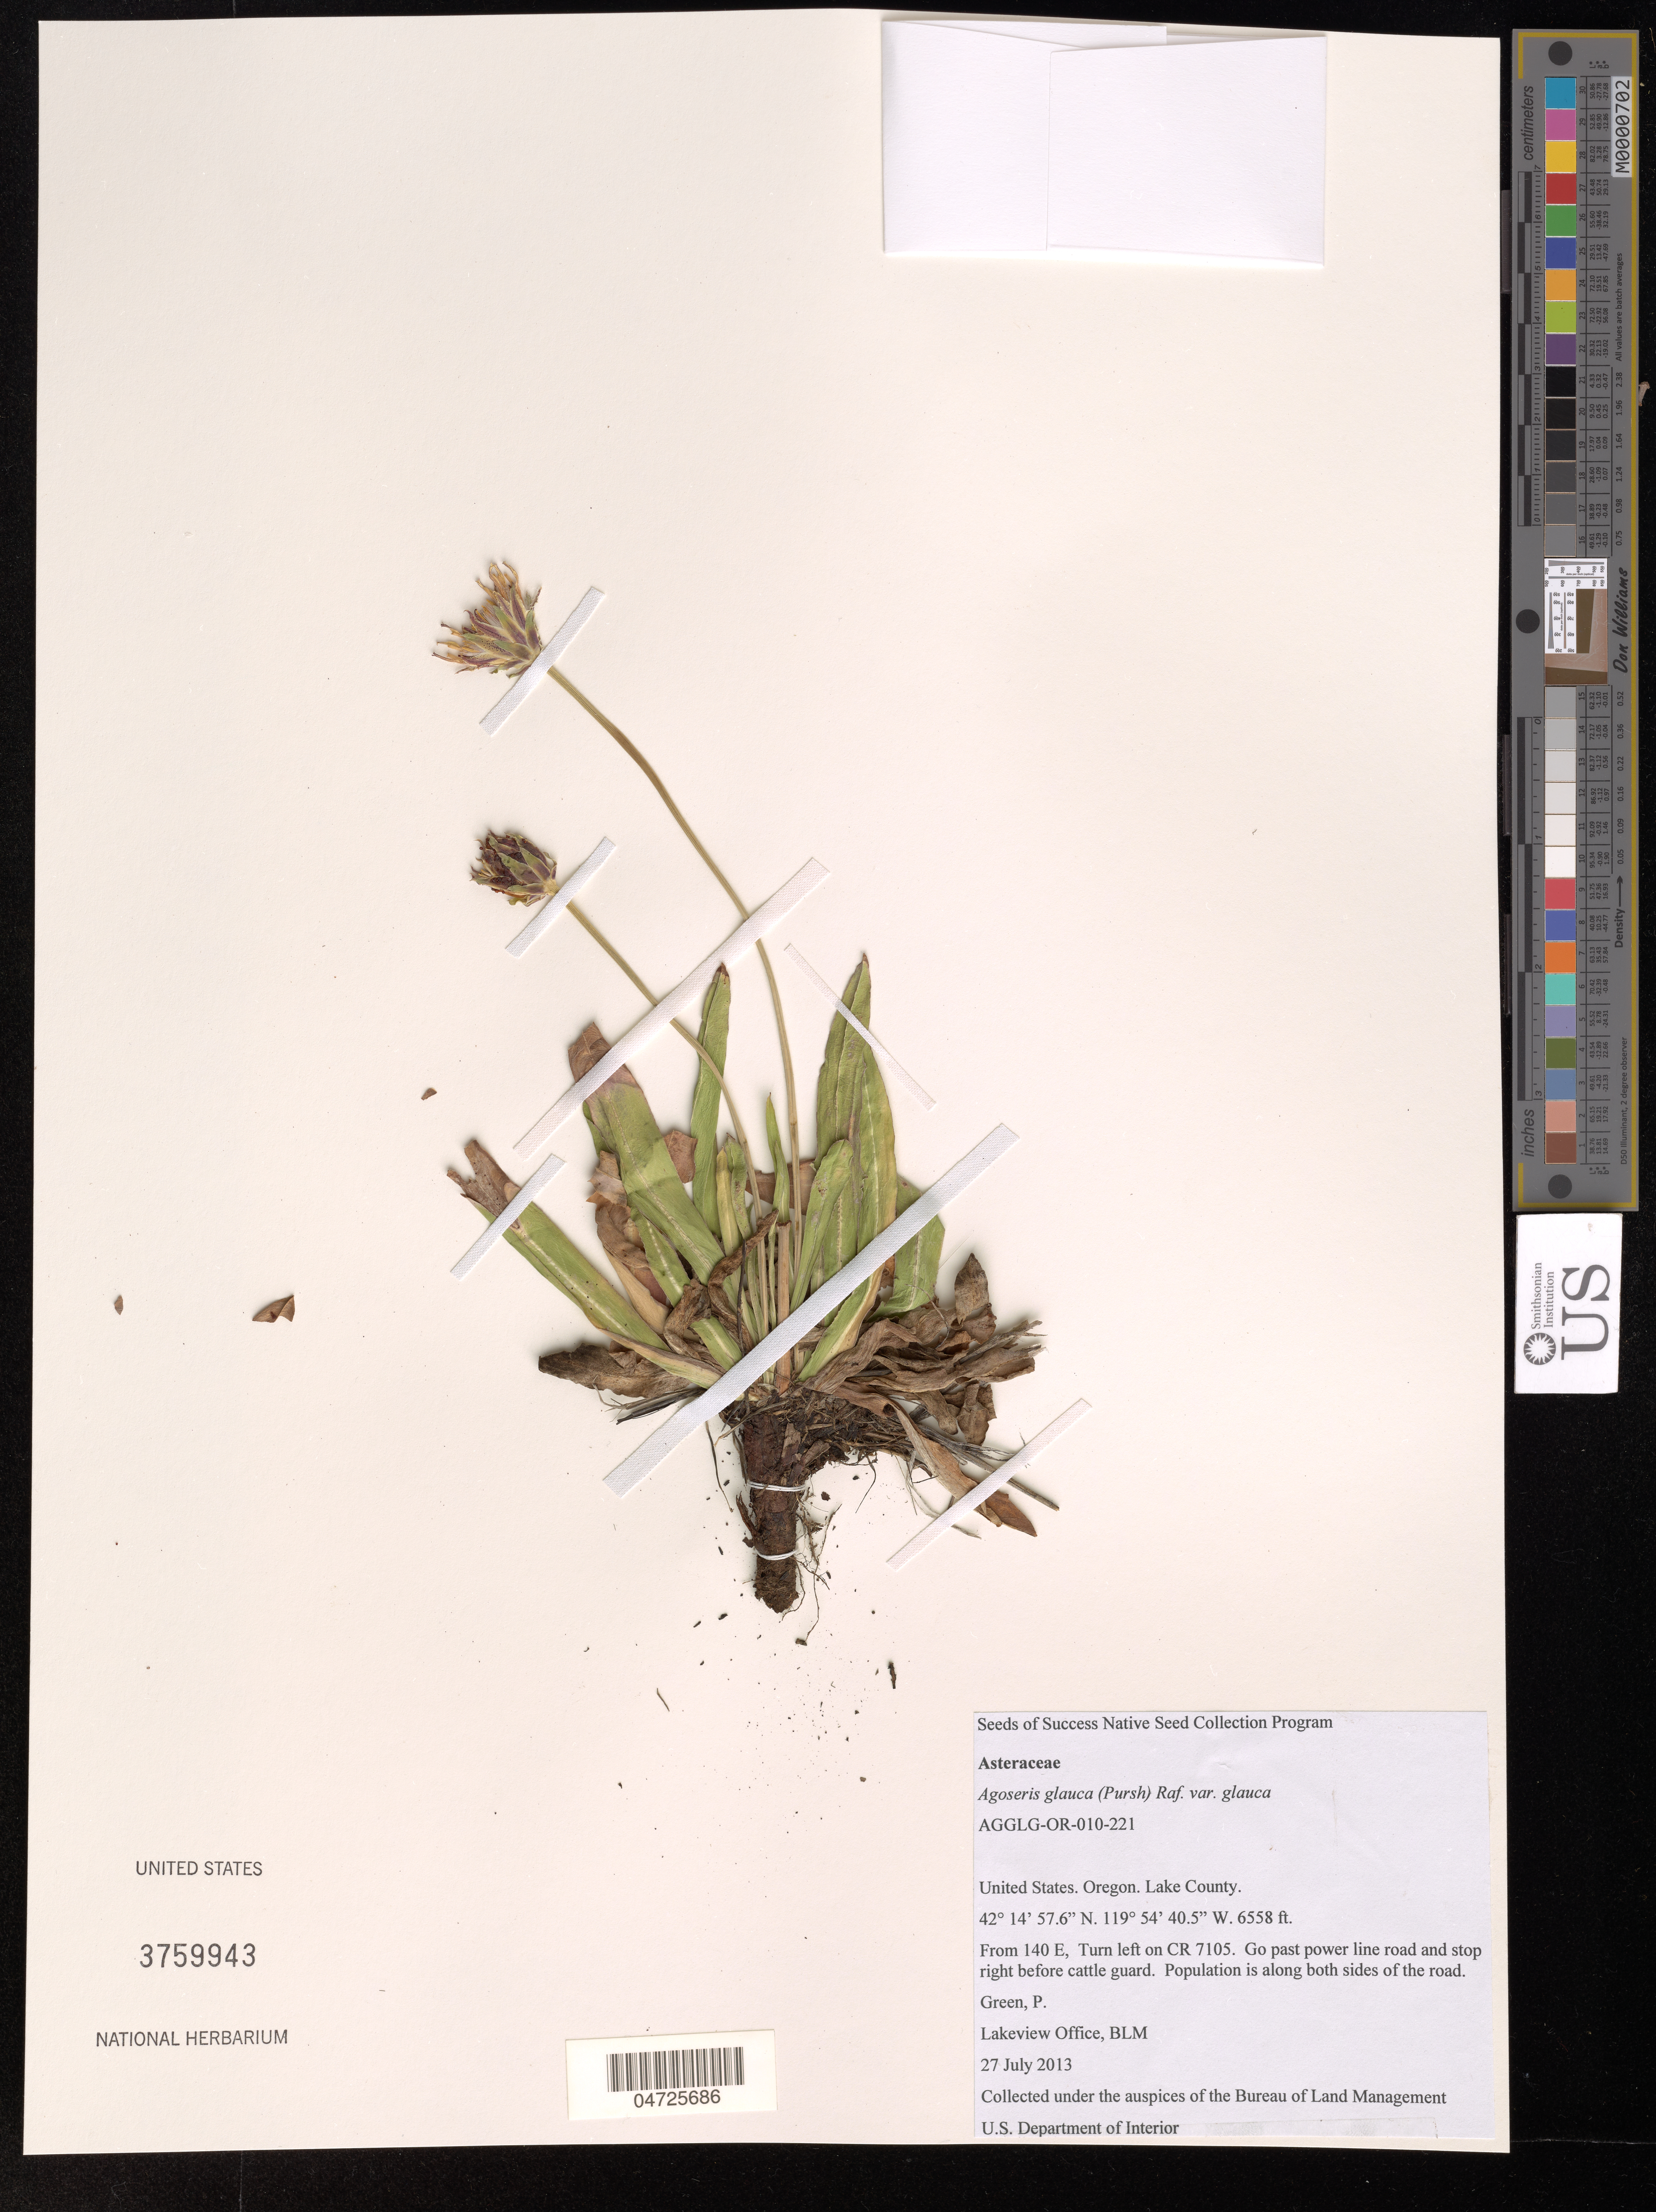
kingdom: Plantae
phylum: Tracheophyta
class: Magnoliopsida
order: Asterales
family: Asteraceae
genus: Agoseris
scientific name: Agoseris glauca var. glauca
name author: (Pursh) Raf.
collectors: P. Green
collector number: AGGLG-OR-010-221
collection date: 2013-07-27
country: United States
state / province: Oregon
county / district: Lake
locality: Lake County. From 140 E, Turn left on CR 7105. Go past power line road and stop right before cattle guard. Population is along both sides of the road.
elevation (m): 1999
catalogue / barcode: US 3759943